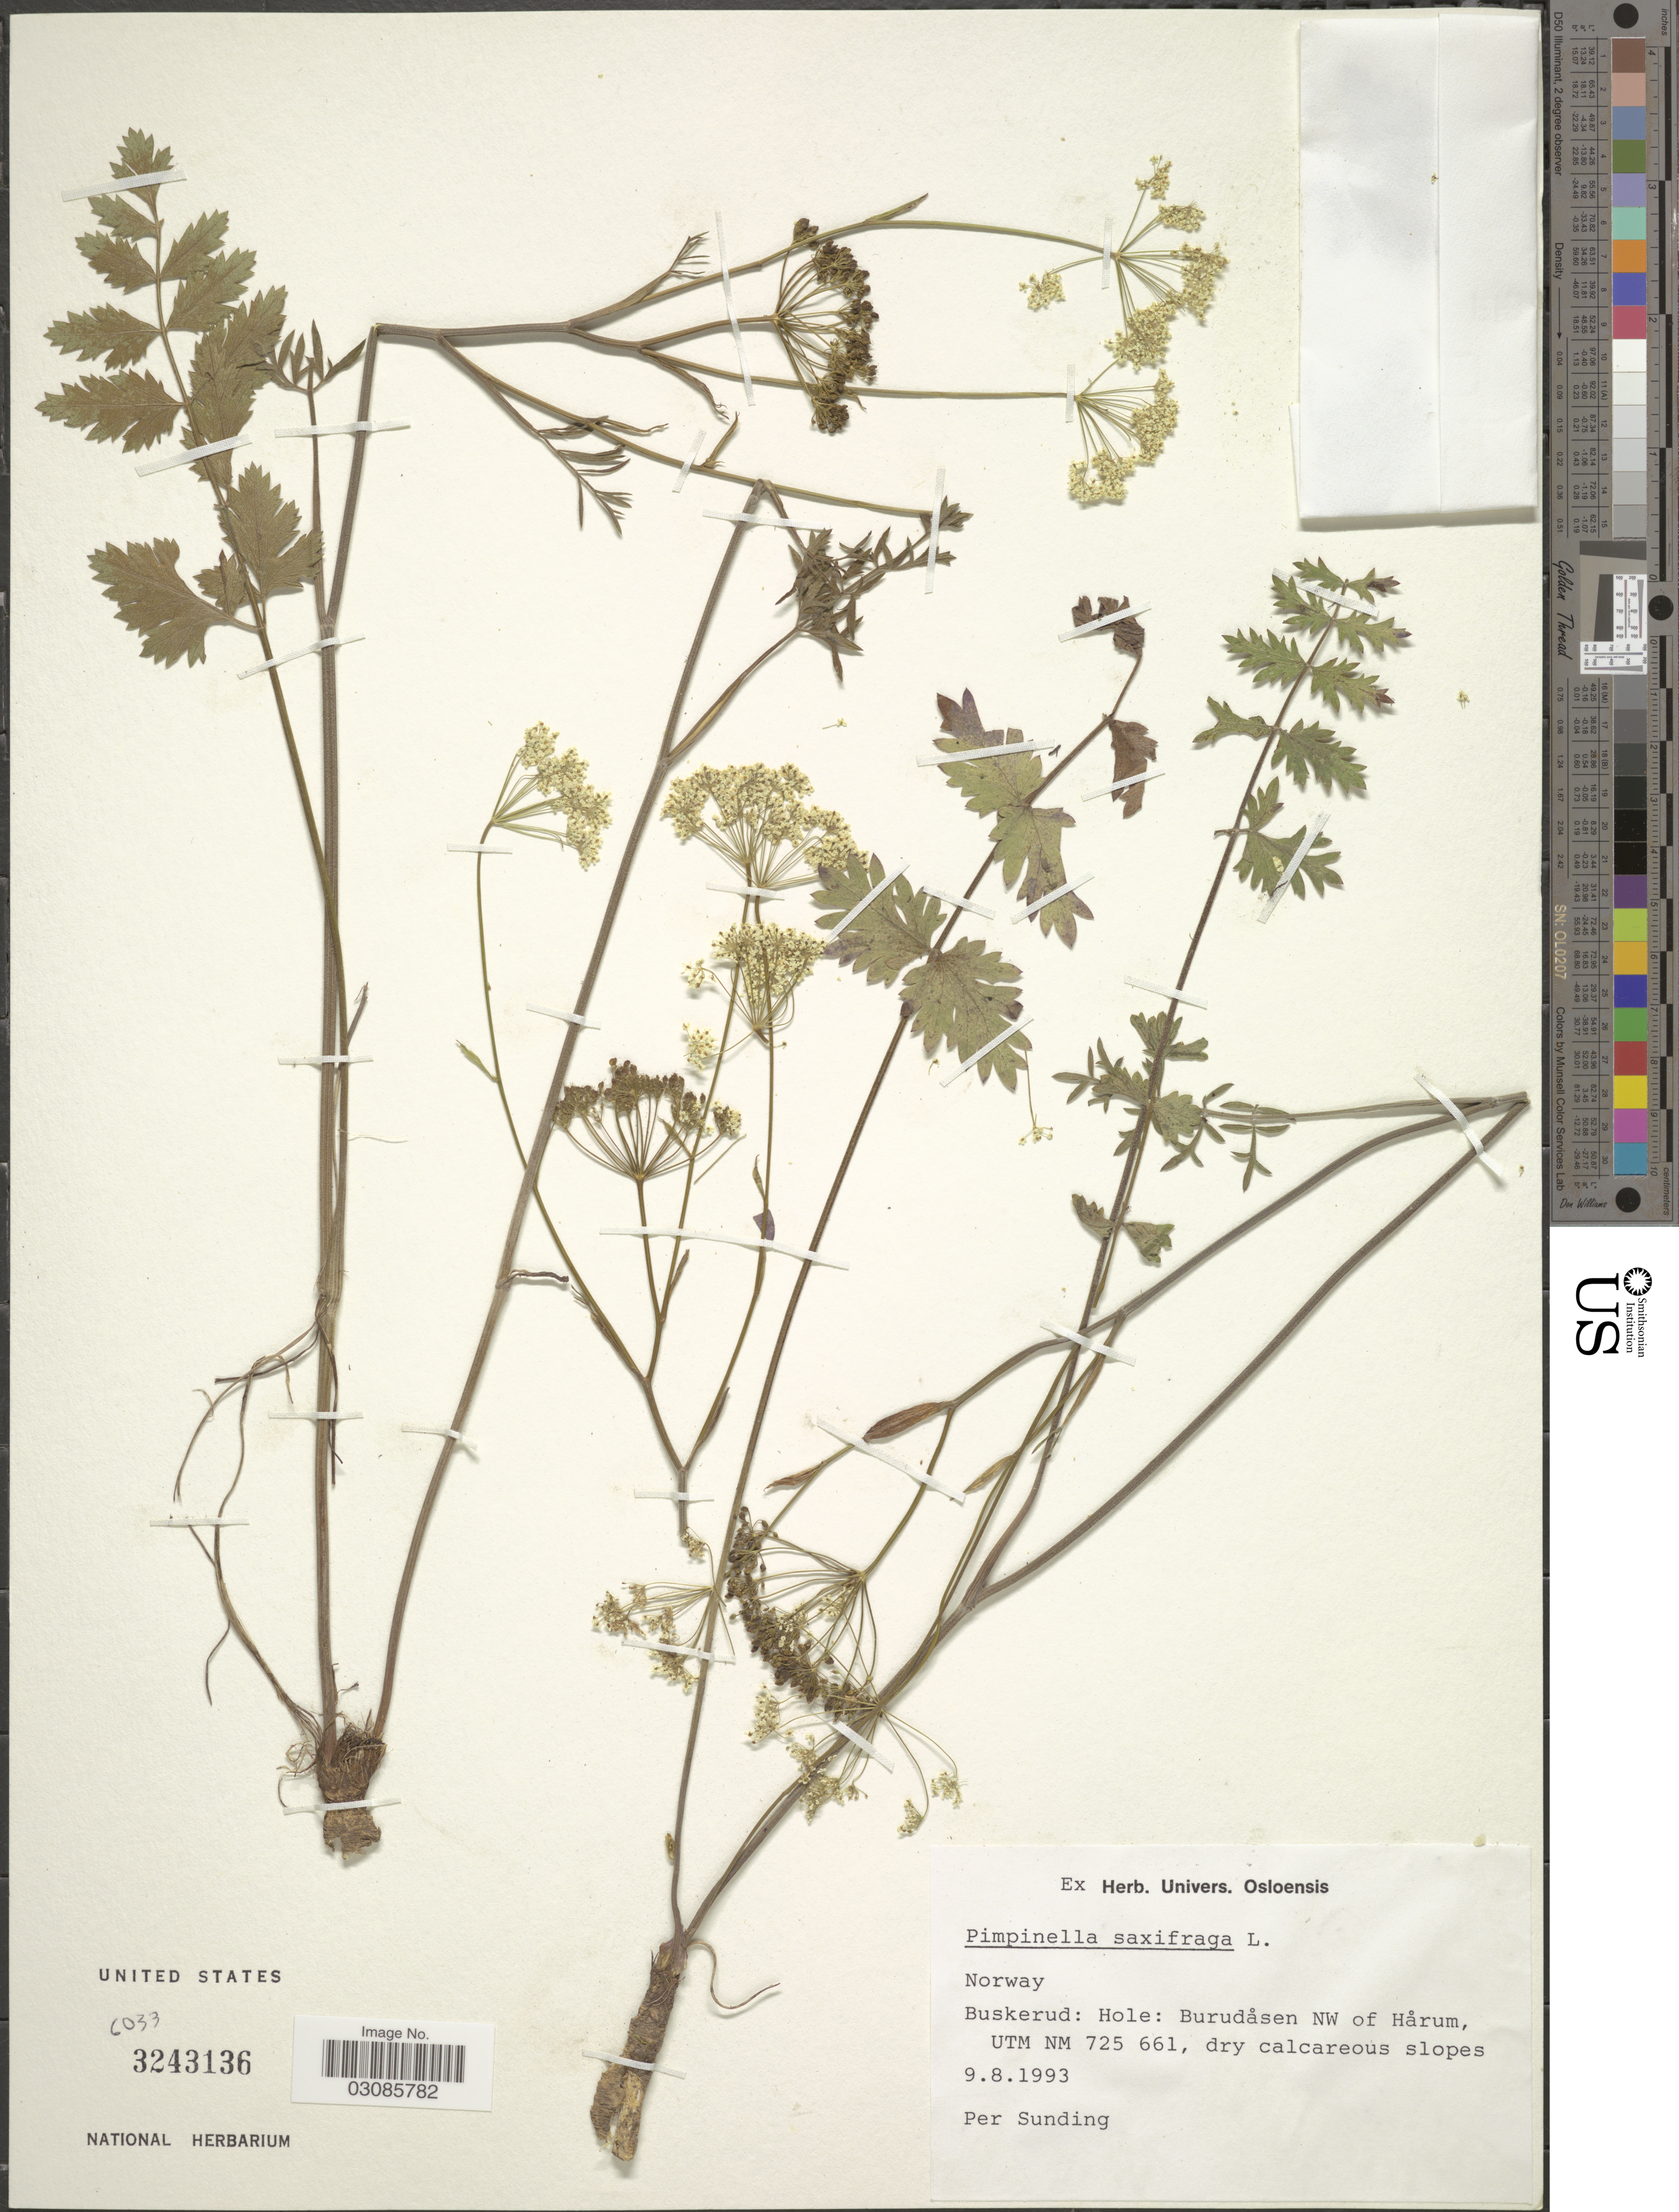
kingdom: Plantae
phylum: Tracheophyta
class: Magnoliopsida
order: Apiales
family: Apiaceae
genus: Pimpinella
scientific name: Pimpinella saxifraga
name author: L.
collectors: P. O. Sunding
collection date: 1993-08-09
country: Norway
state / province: Buskerud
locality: Buskerud: Hole: Burudåsen NW of Hårum, UTM NM 725 661, dry calcareous slopes.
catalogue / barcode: US 3243136